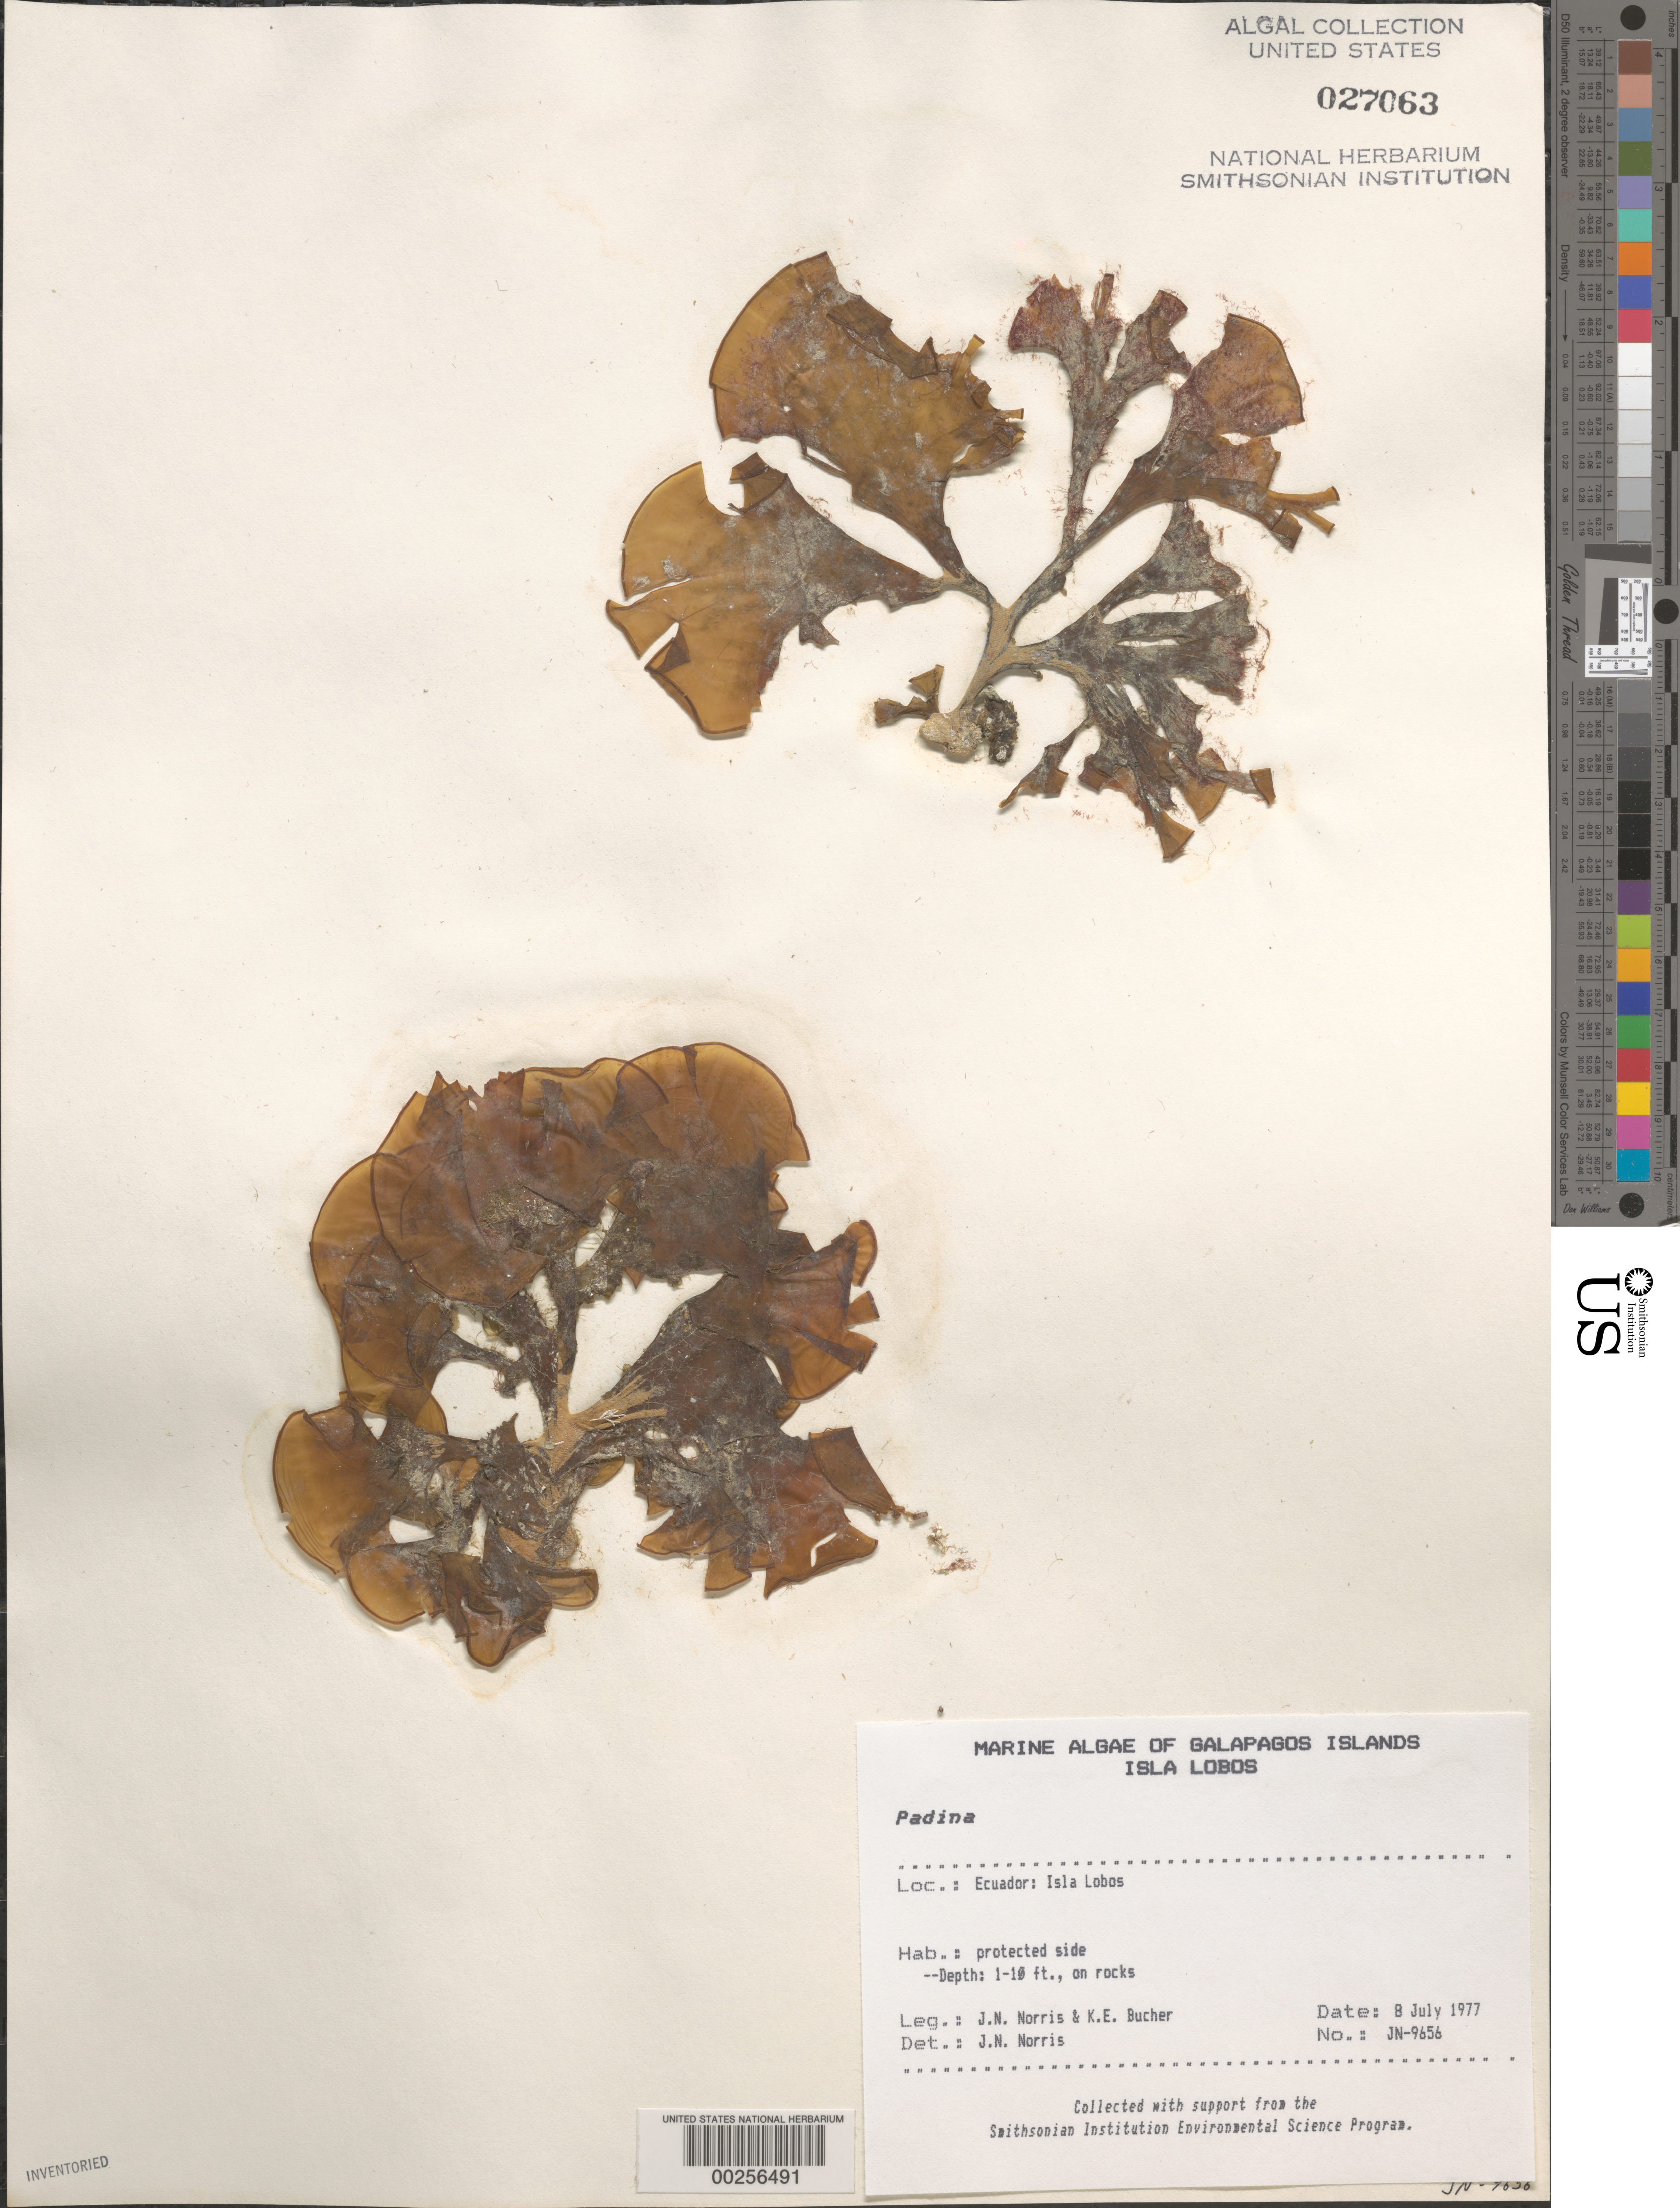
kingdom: Chromista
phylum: Ochrophyta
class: Phaeophyceae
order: Dictyotales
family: Dictyotaceae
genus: Padina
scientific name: Padina sp.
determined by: Norris, James N.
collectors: J. N. Norris & K. E. Bucher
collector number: JN-9656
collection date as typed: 08 Jul 1977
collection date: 1977-07-08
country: Ecuador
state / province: Colón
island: Lobos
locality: Off Isla San Cristóbal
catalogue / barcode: US 27063